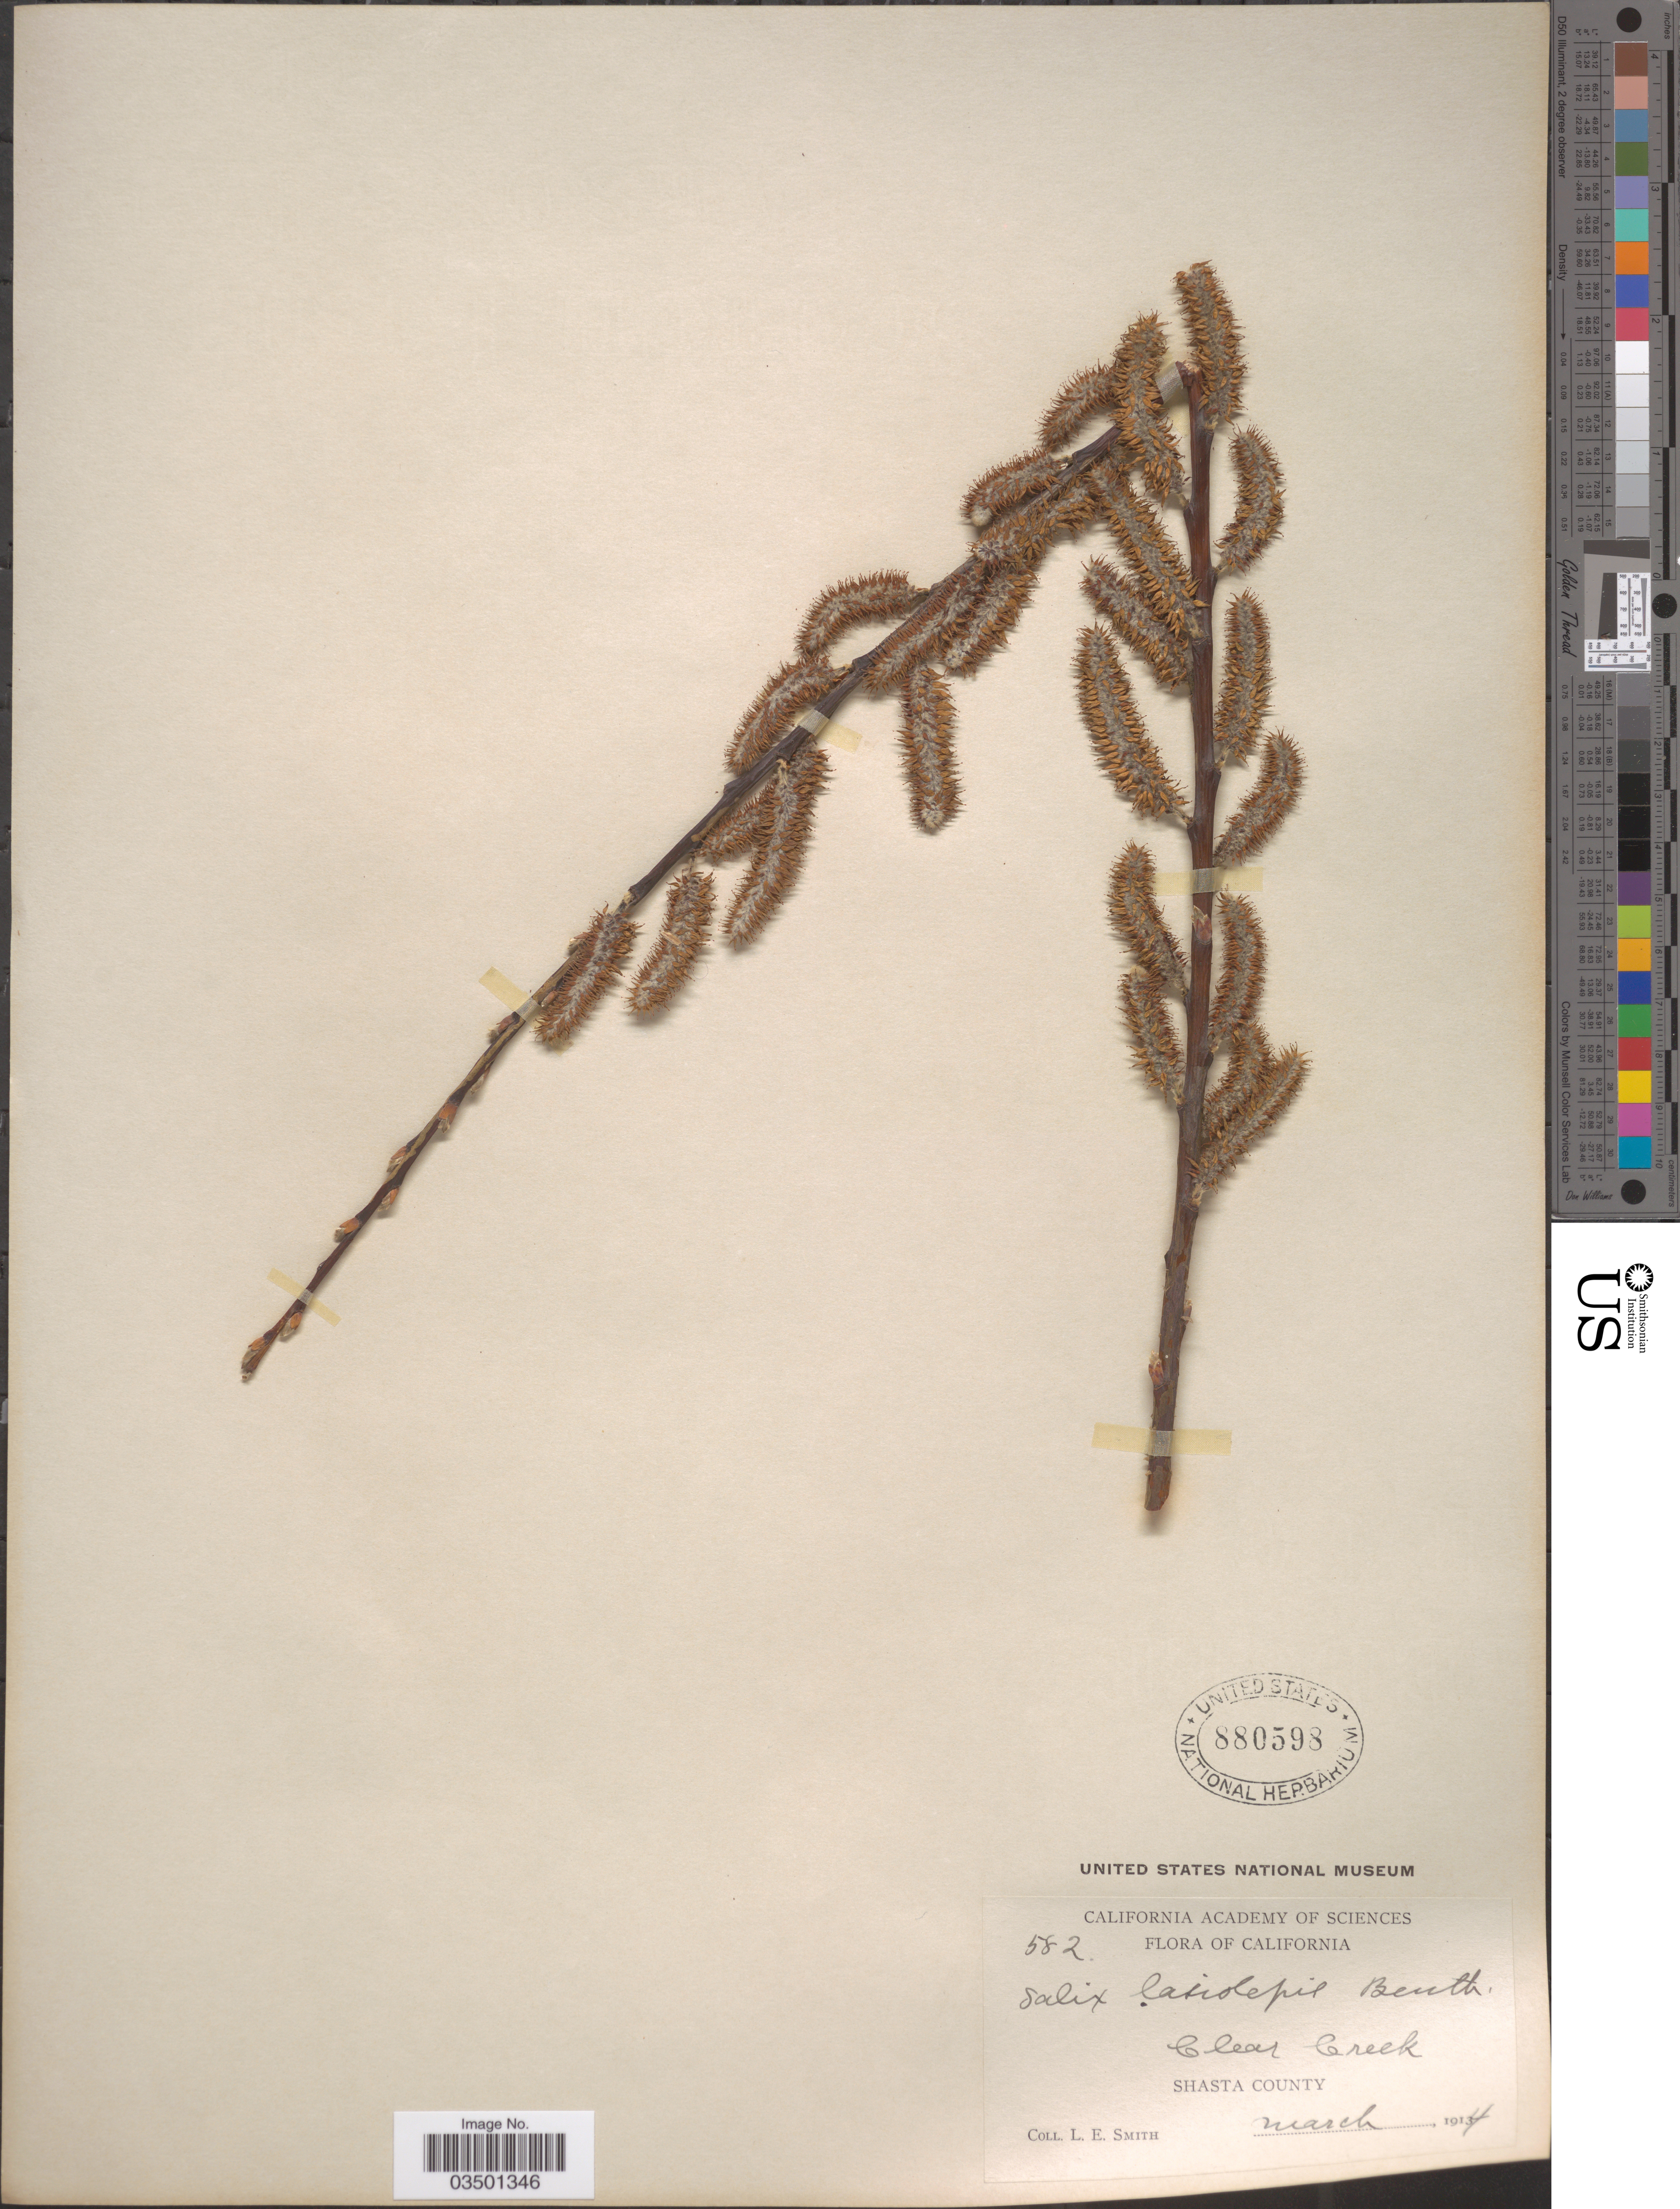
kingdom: Plantae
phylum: Tracheophyta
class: Magnoliopsida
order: Malpighiales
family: Salicaceae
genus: Salix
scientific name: Salix lasiolepis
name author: Benth.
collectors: L. E. Smith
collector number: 582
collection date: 1914-03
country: United States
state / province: California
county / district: Shasta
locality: Clear Creek. Shasta County.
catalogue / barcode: US 880598